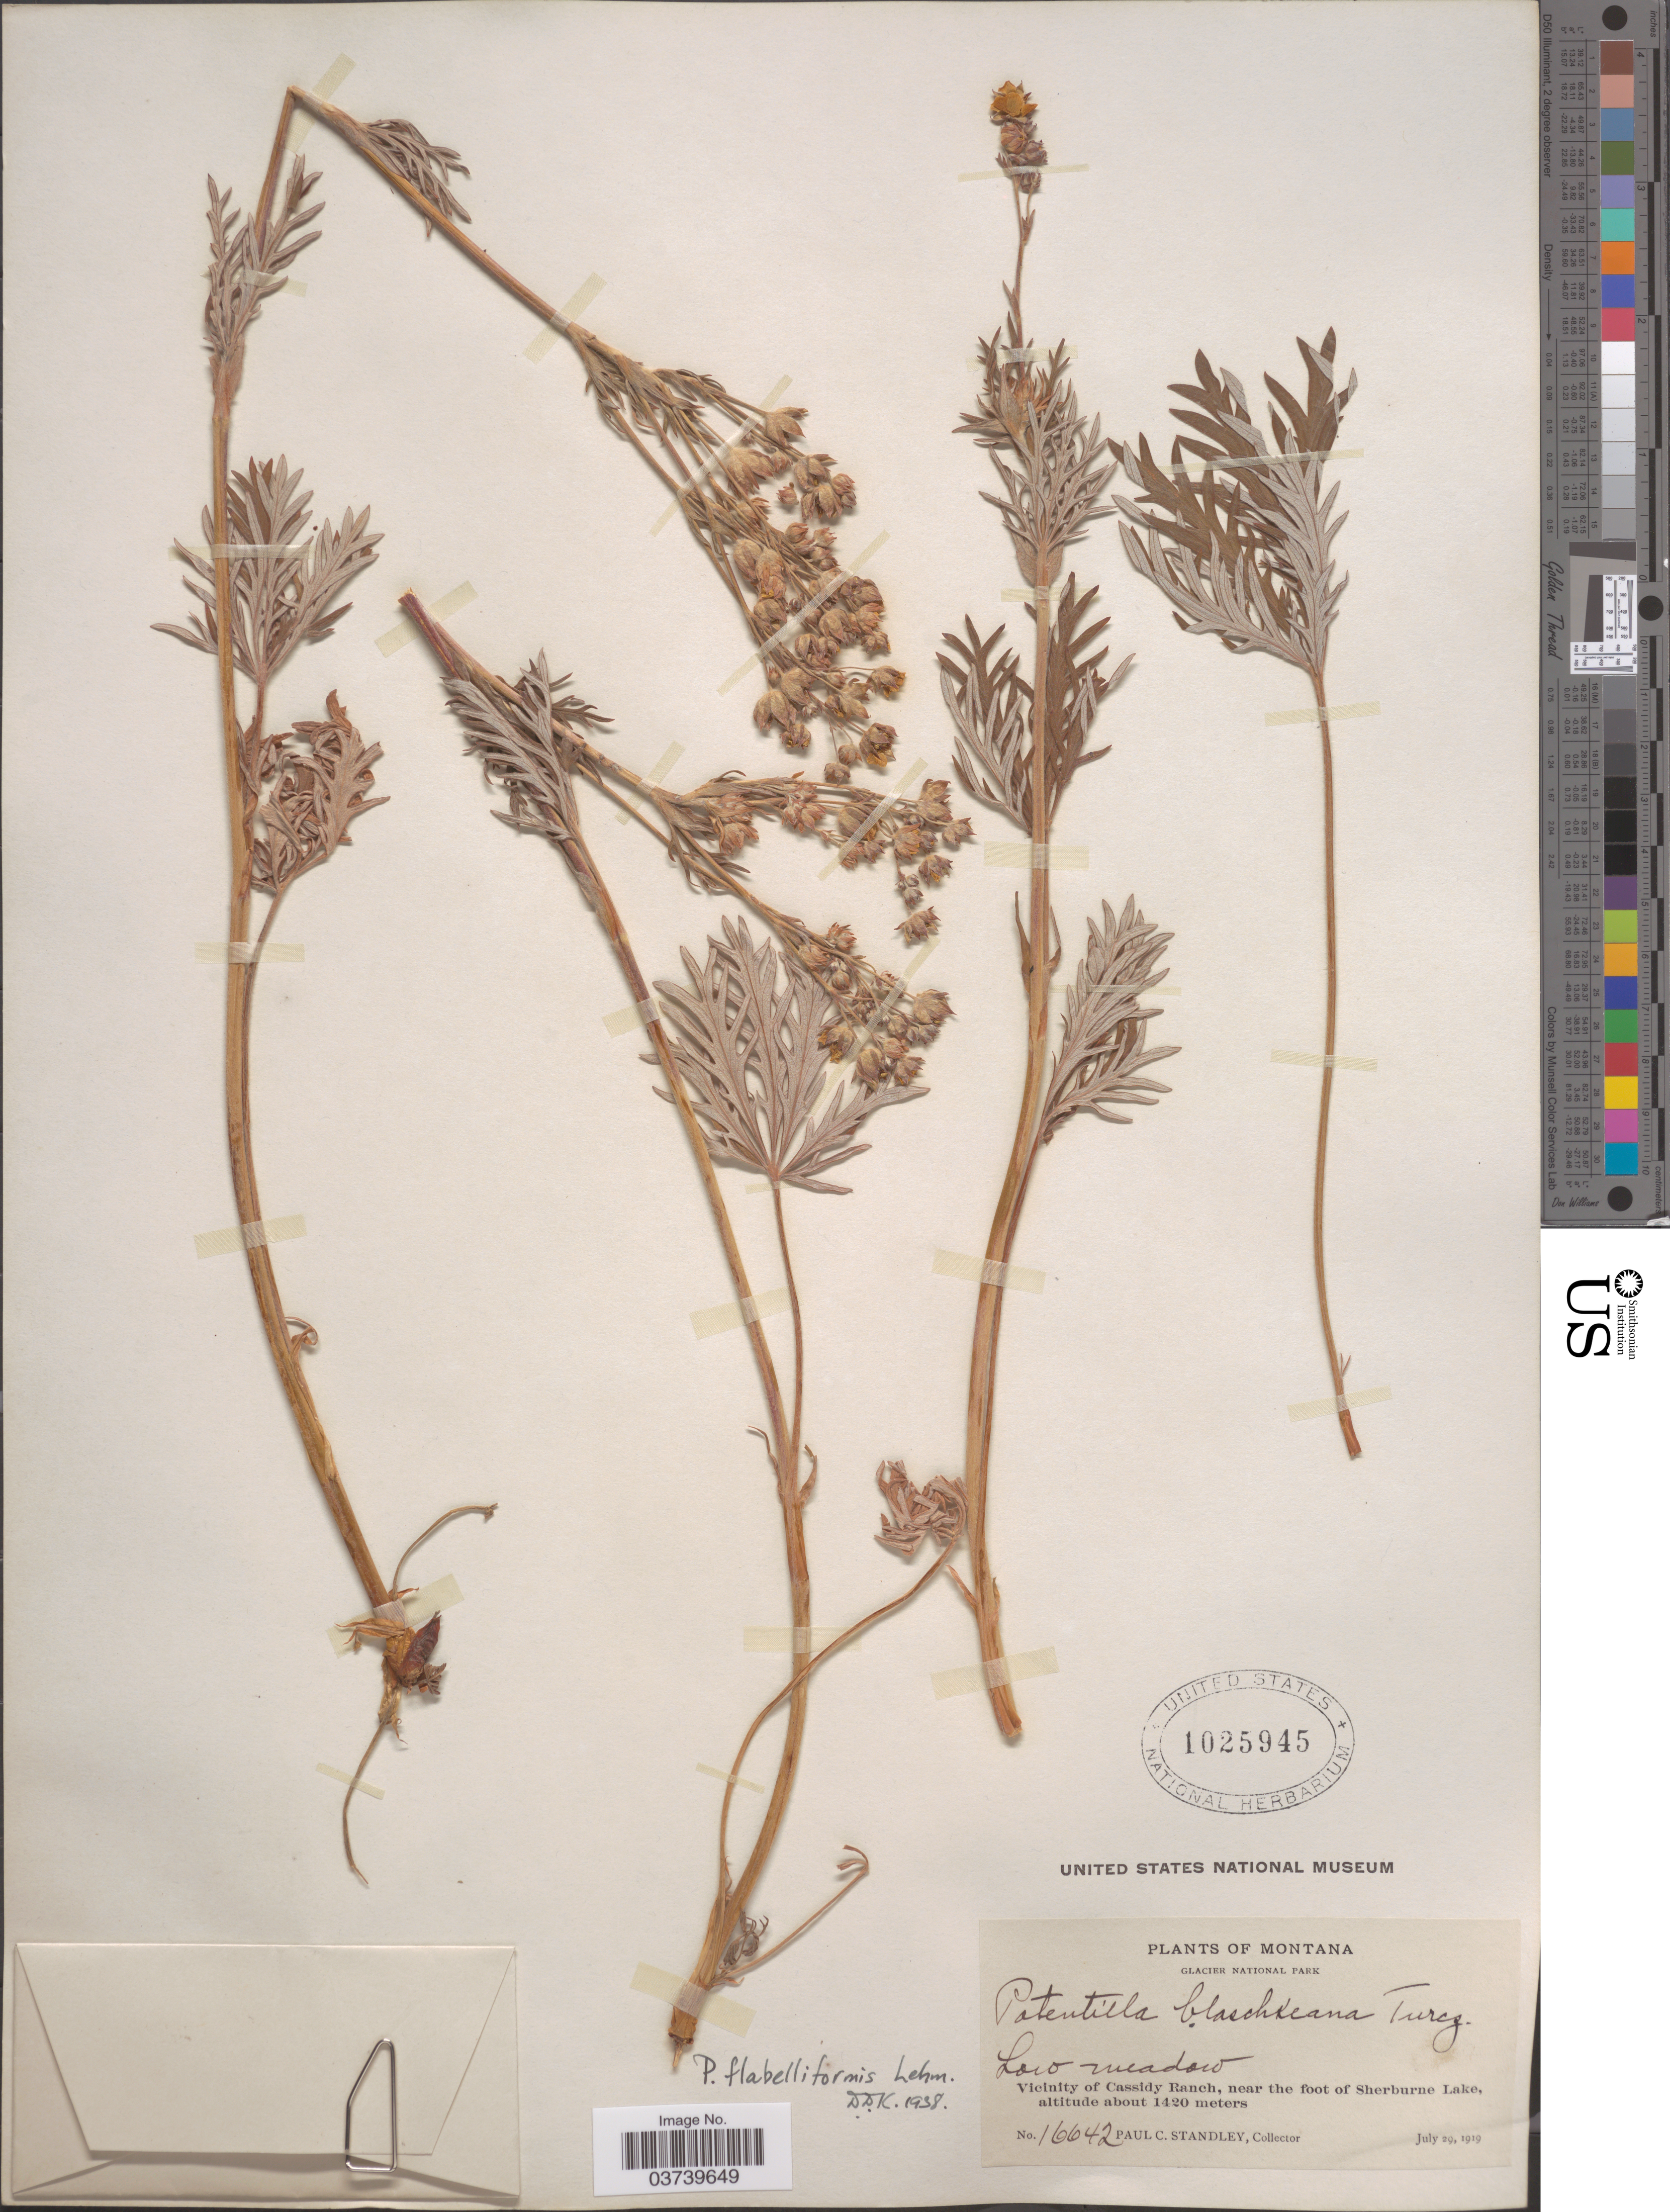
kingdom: Plantae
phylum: Tracheophyta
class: Magnoliopsida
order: Rosales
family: Rosaceae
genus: Potentilla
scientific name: Potentilla gracilis var. flabelliformis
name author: (Lehm.) Nutt.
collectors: P. C. Standley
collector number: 16642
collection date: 1919-07-29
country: United States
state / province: Montana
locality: Glacier National Park. Vicinity of Cassidy Ranch, near the foot of Sherburne Lake.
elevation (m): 1420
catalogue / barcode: US 1025945